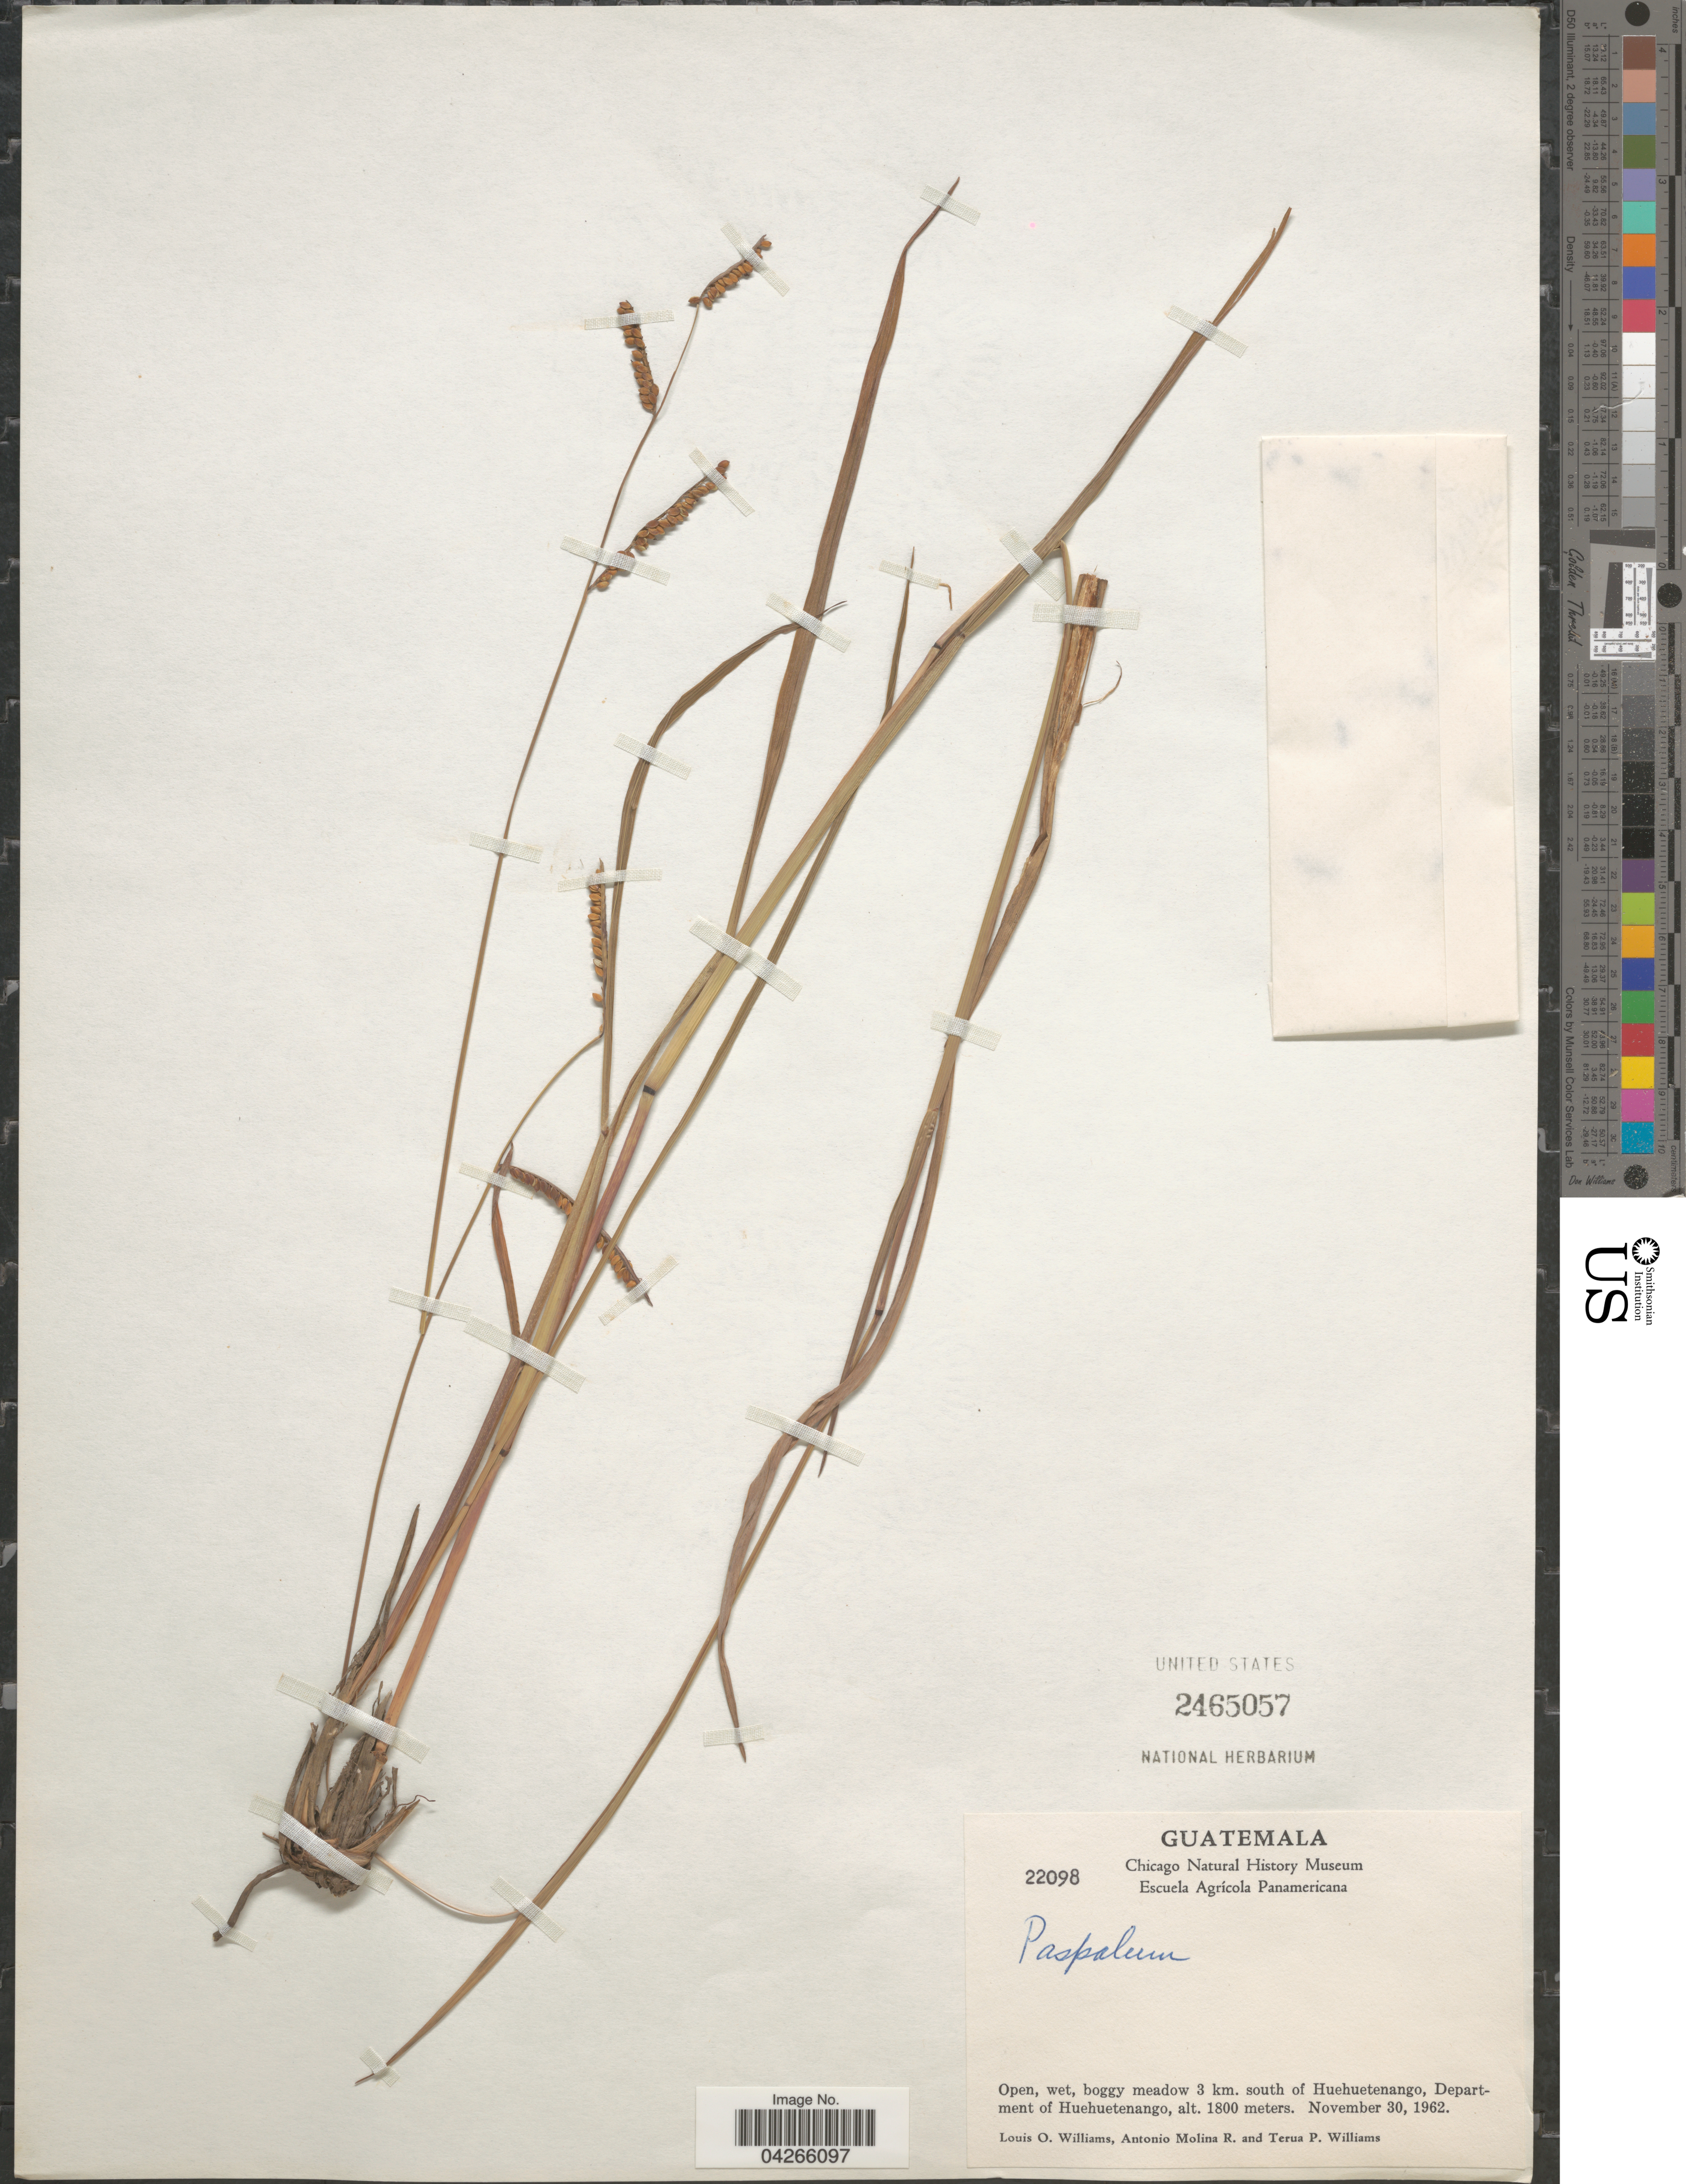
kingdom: Plantae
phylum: Tracheophyta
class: Liliopsida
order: Poales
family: Poaceae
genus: Paspalum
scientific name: Paspalum sp.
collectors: L. O. Williams, A. Molina R. & T. Williams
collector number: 22098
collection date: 1962-11-30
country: Guatemala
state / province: Huehuetenango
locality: Open, wet, boggy meadow 3 km. south of Huehuetenango, Department of Huehuetenango.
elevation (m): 1800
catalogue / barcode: US 2465057